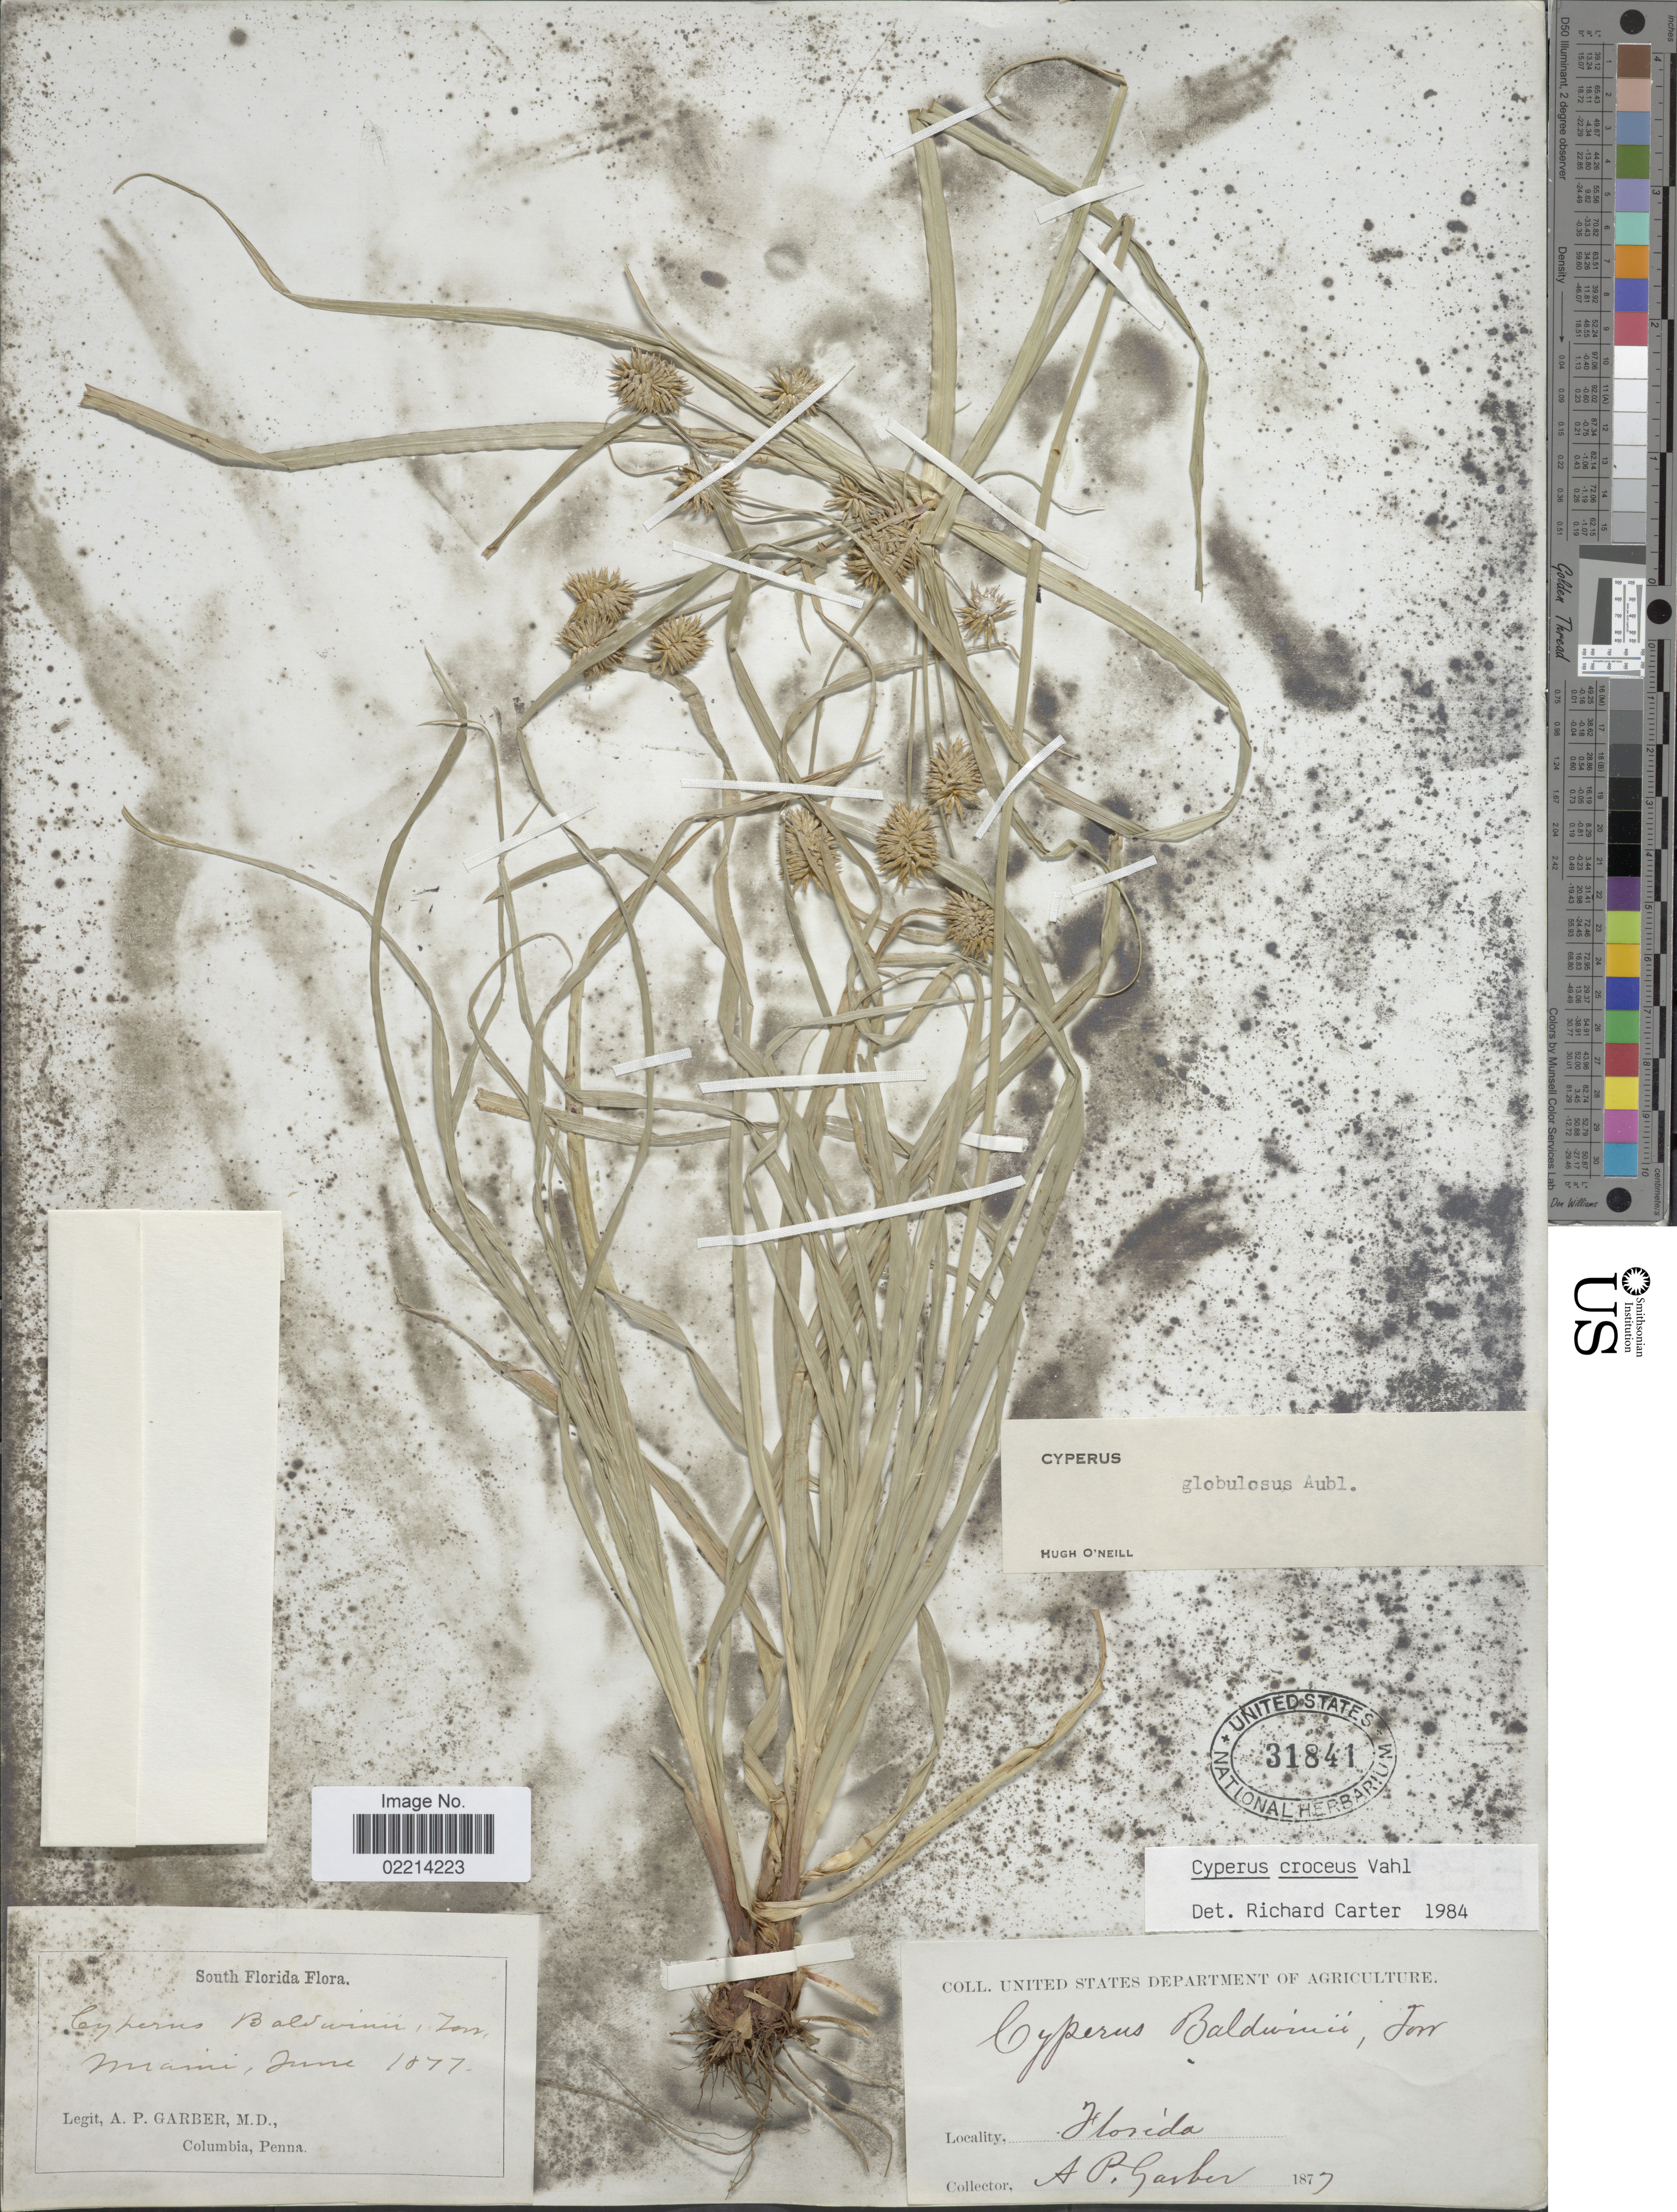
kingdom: Plantae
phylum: Tracheophyta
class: Liliopsida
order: Poales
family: Cyperaceae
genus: Cyperus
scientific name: Cyperus croceus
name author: Vahl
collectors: A. P. Garber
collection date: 1877-06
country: United States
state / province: Florida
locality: Miami, South Florida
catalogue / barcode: US 31841